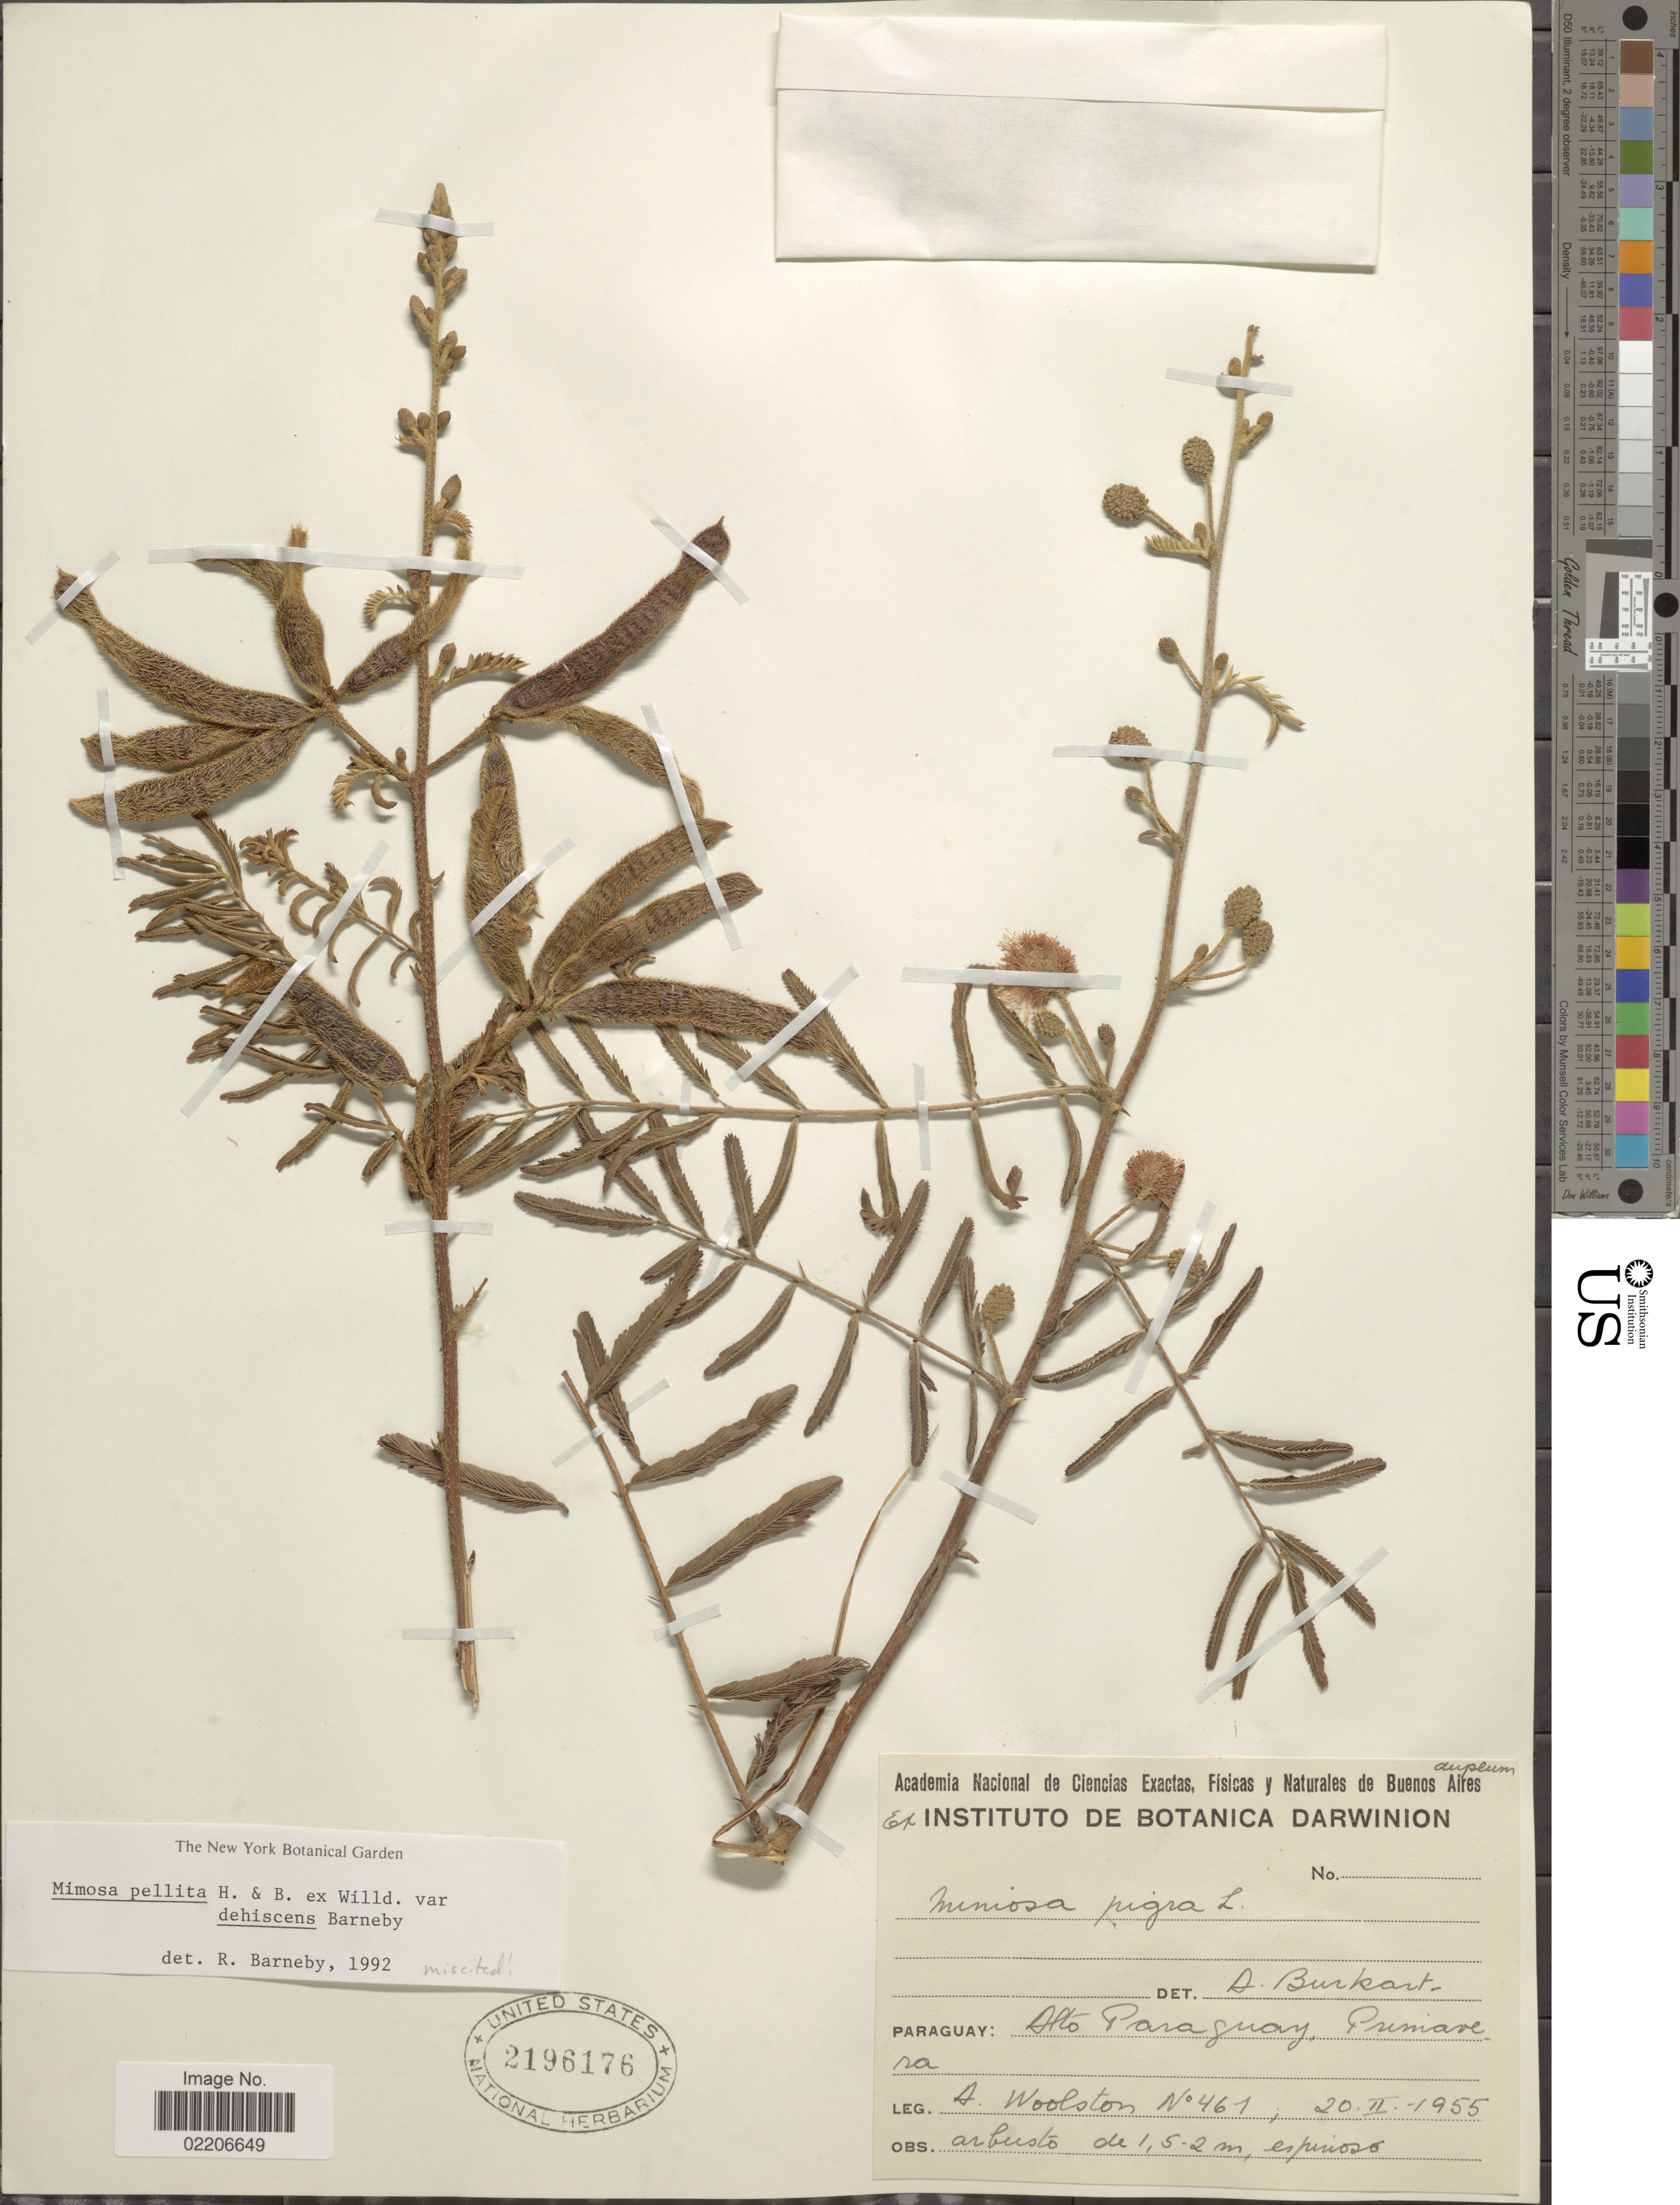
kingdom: Plantae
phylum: Tracheophyta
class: Magnoliopsida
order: Fabales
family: Fabaceae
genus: Mimosa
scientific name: Mimosa pellita var. dehiscens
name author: Barneby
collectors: A. Woolston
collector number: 461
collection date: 1955-02-20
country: Paraguay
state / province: Alto Paraguay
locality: Paraguay: Alto Paraguay, Primave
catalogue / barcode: US 2196176